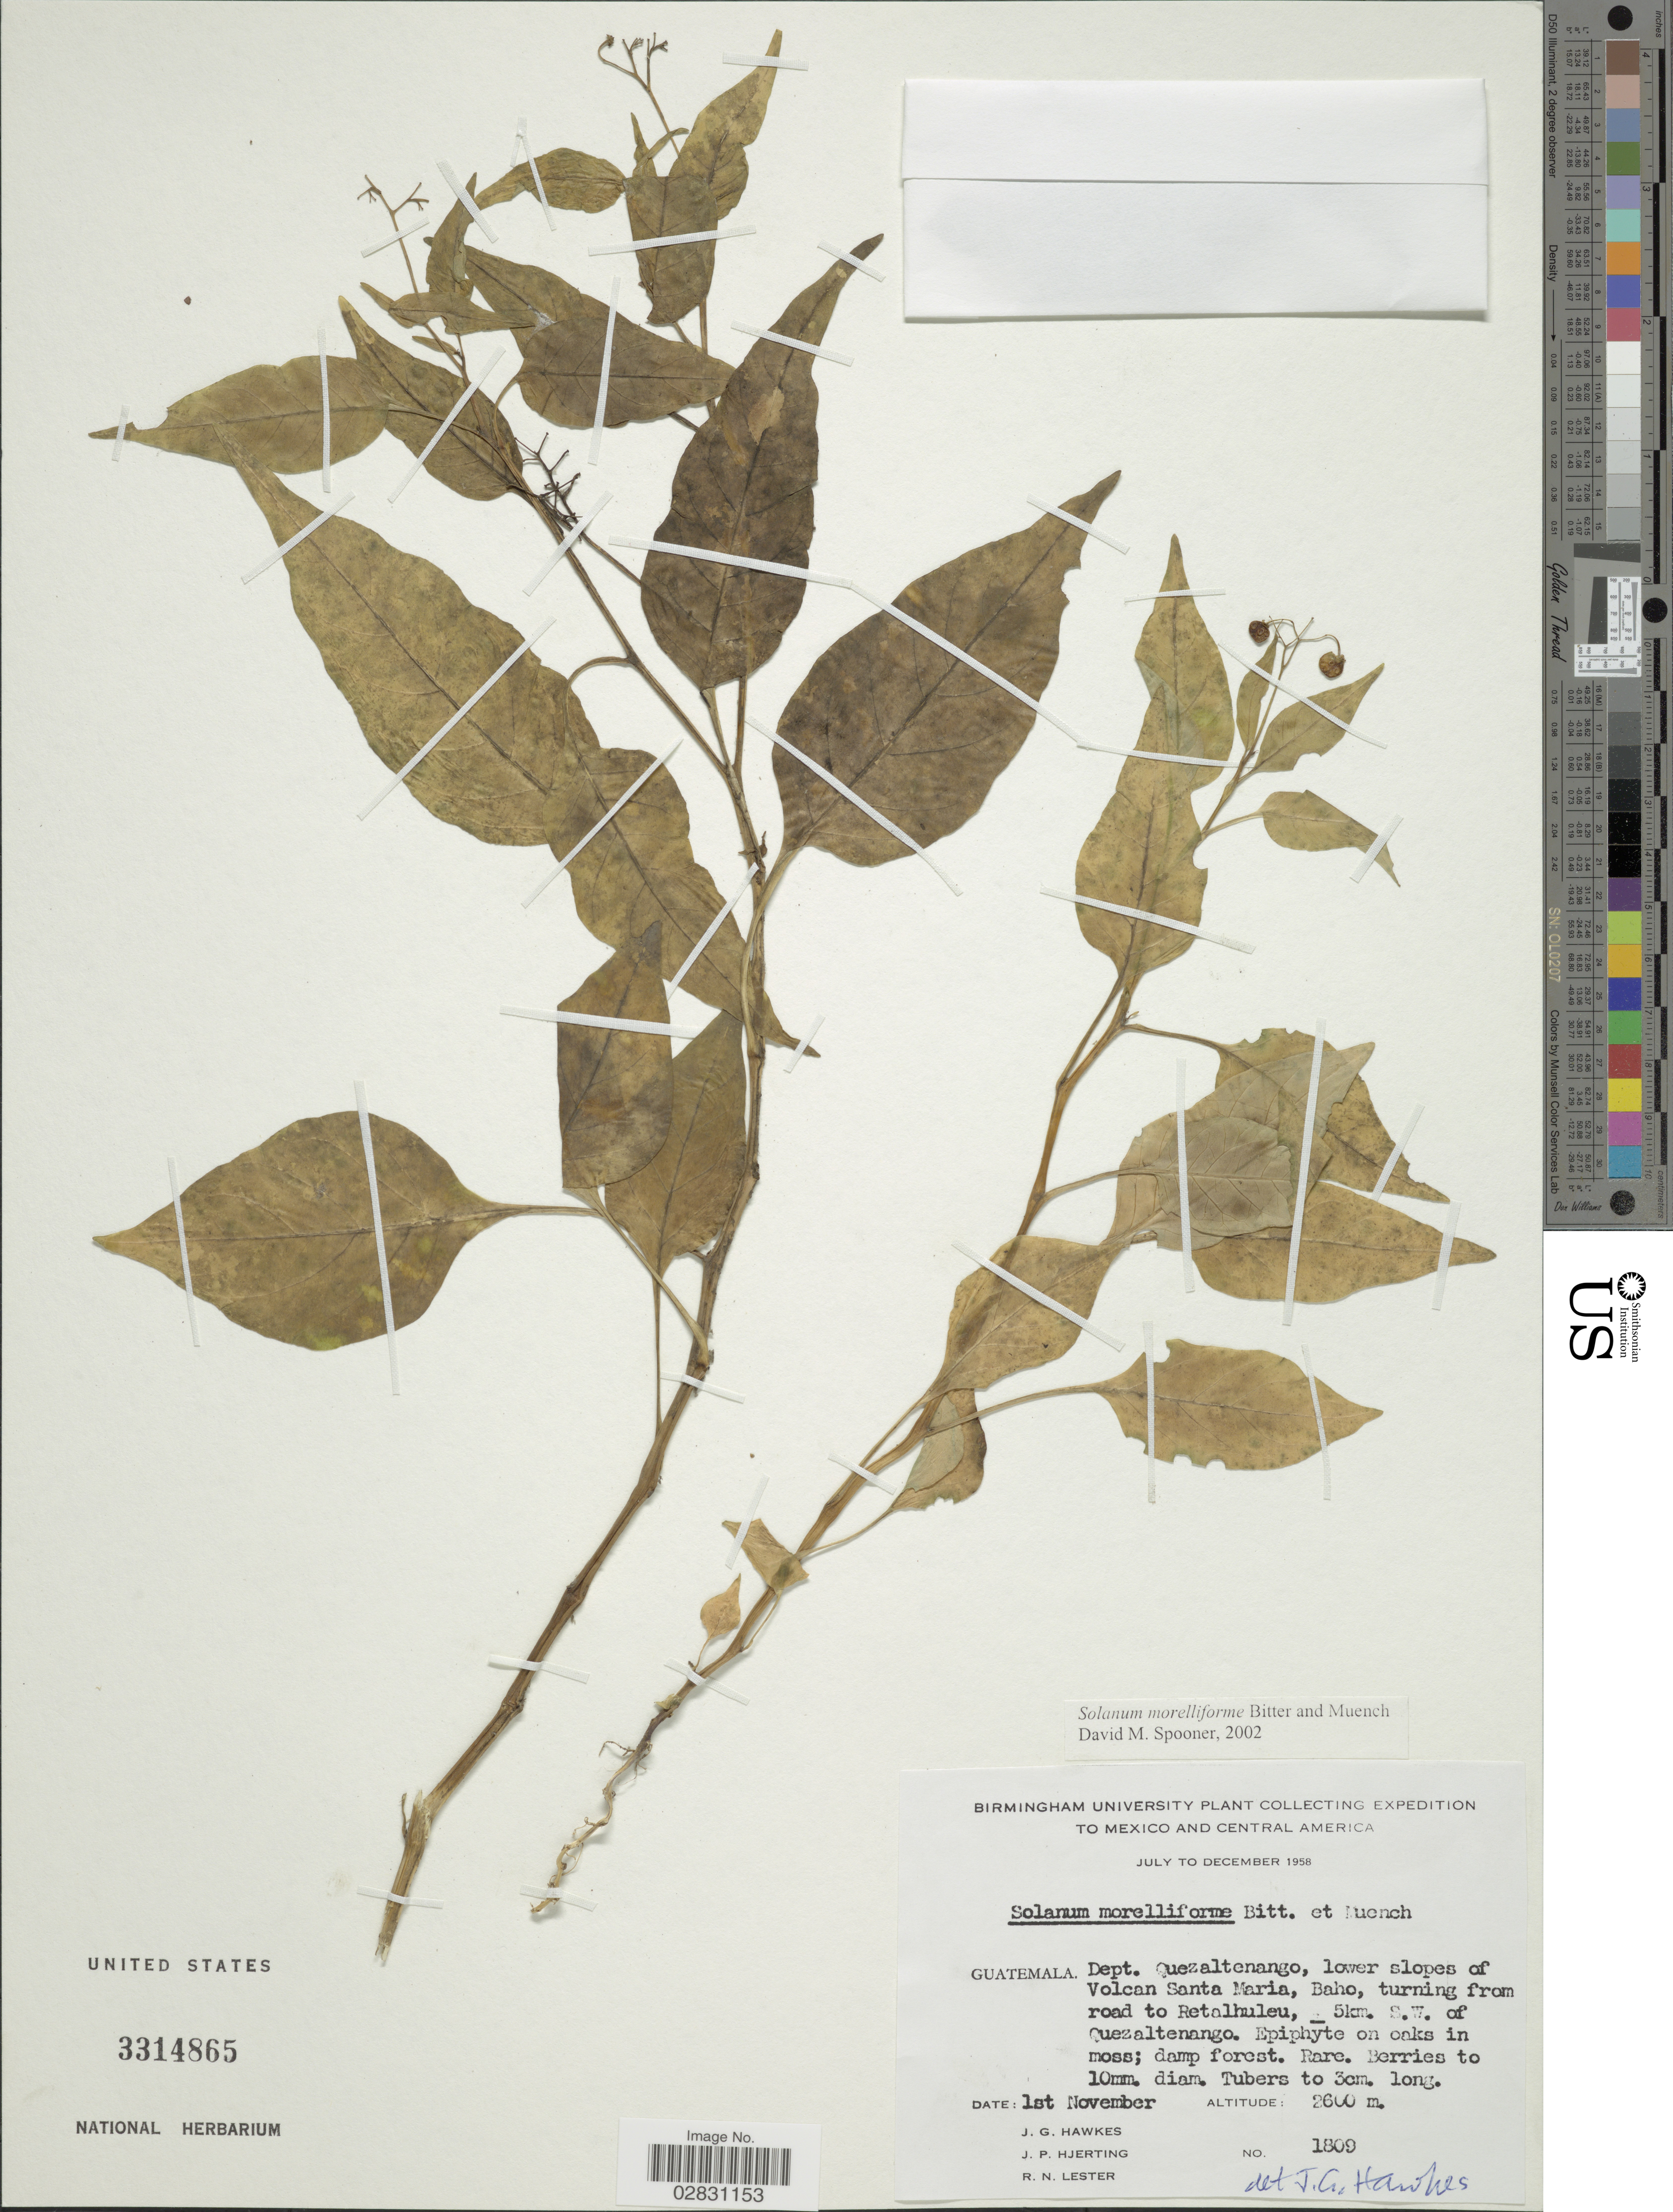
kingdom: Plantae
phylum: Tracheophyta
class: Magnoliopsida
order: Solanales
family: Solanaceae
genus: Solanum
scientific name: Solanum morelliforme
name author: Bitter & Munch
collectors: J. Hawkes, J. P. Hjerting & R. Lester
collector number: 1809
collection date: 1958-11-01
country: Guatemala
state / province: Quetzaltenango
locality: Central America, Dept. Quezaltenango, lower slopes of Volcan Santa Maria, Baho, turning from road to Retalhuleu, ± 5 km S.W. of Quezaltenango.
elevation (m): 2600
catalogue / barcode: US 3314865